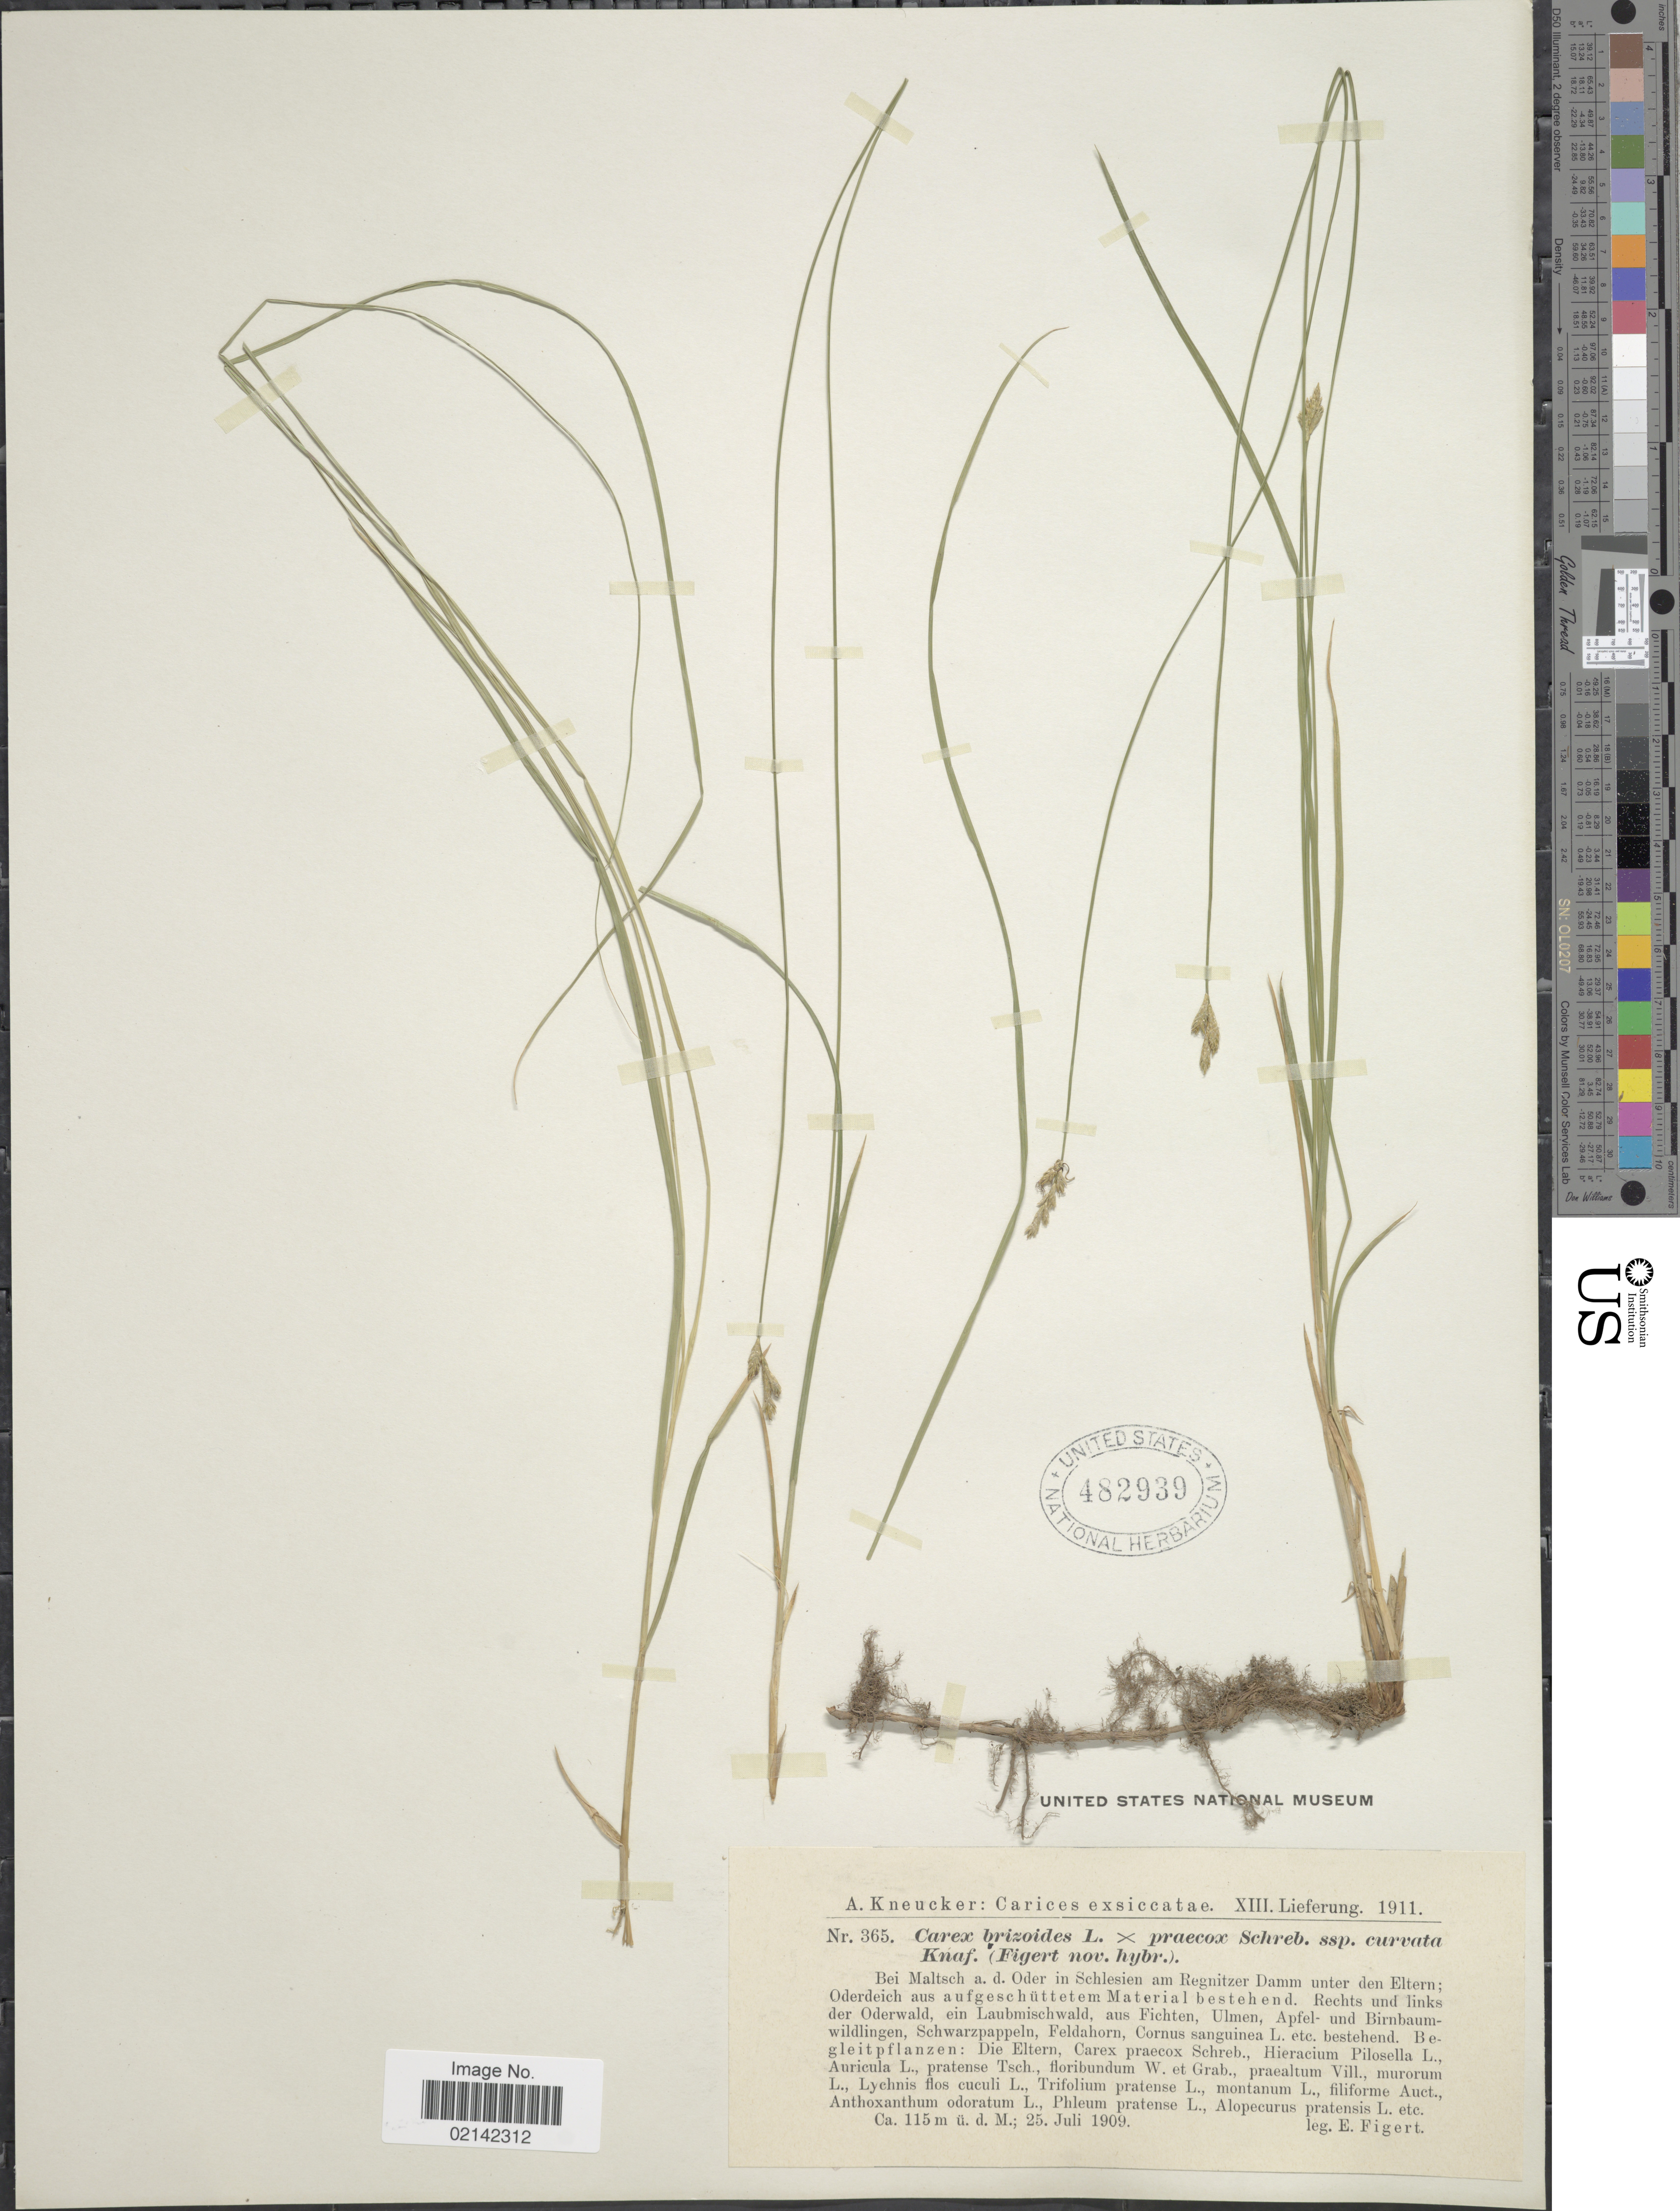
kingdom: Plantae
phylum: Tracheophyta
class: Liliopsida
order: Poales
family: Cyperaceae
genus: Carex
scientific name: Carex brizoides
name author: L.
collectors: E. Figert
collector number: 365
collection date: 1909-07-25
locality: Bei Maltch a. d. in Schlesien am Regnitzer Damm unter den Eltern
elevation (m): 115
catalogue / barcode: US 482939